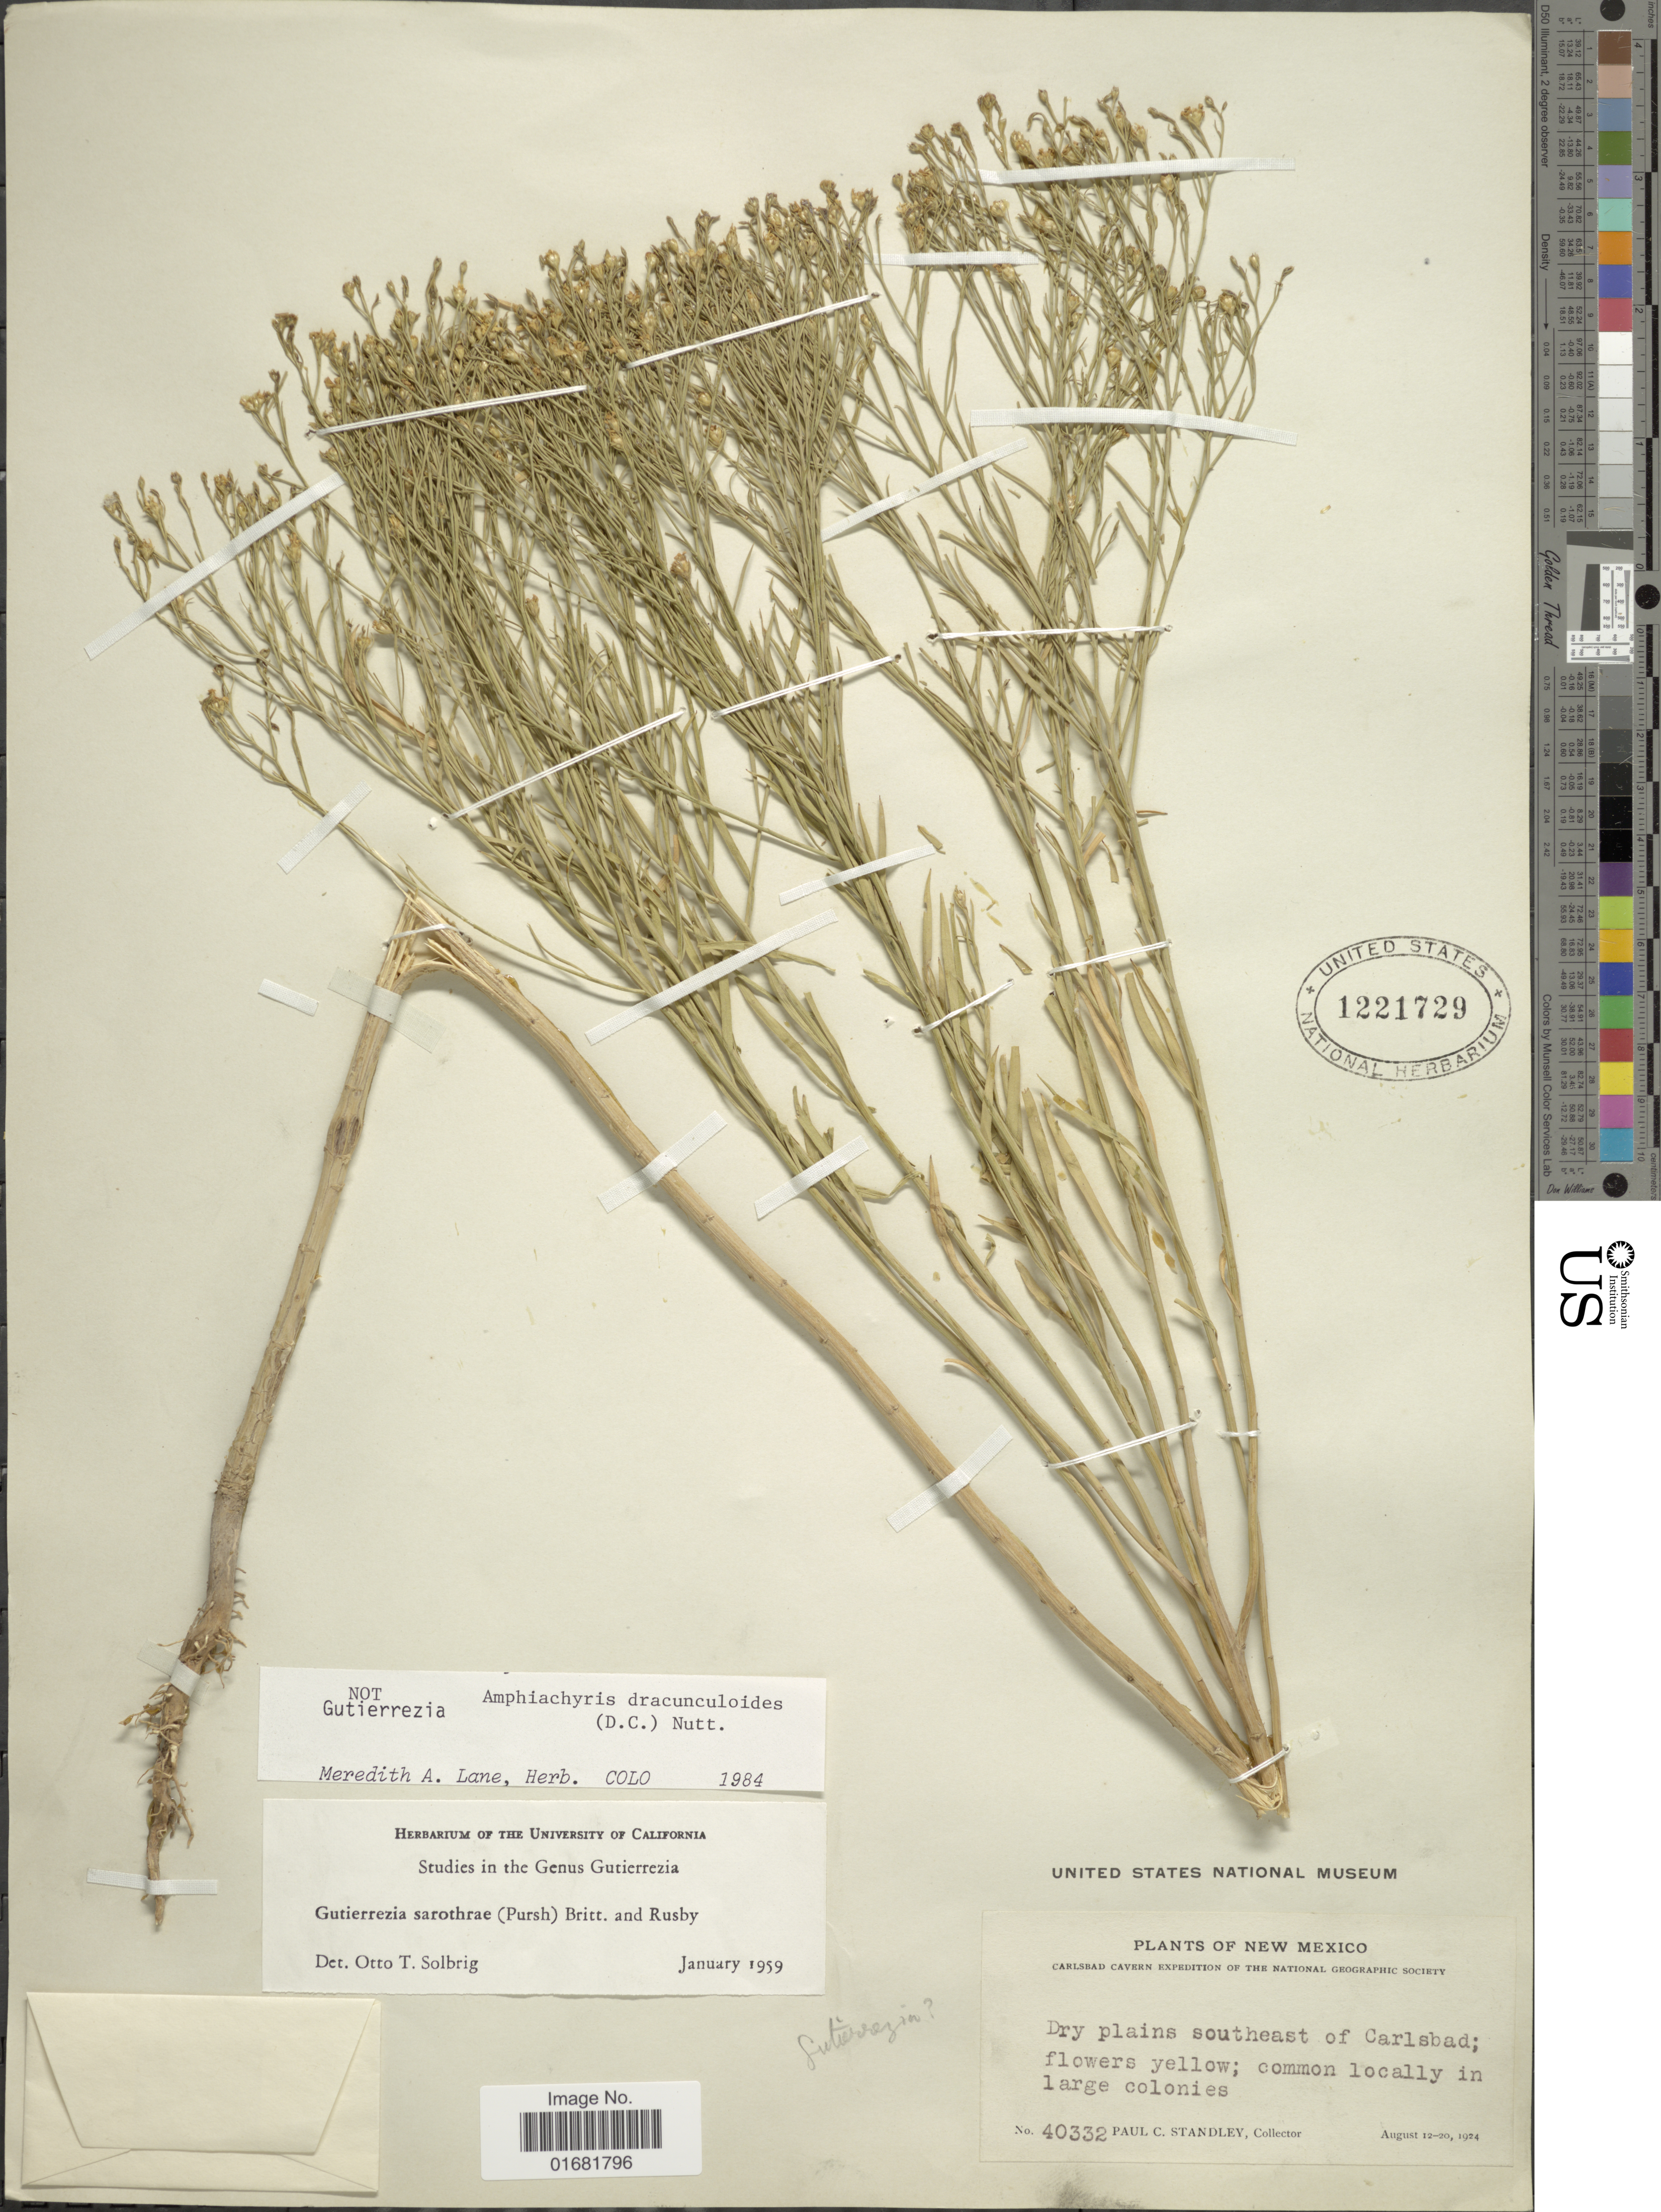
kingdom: Plantae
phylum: Tracheophyta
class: Magnoliopsida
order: Asterales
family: Asteraceae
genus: Amphiachyris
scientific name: Amphiachyris dracunculoides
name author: (DC.) Nutt.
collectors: P. C. Standley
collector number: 40332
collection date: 1924-08-12/1924-08-20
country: United States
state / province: New Mexico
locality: Carlsbad Cavern. Dry plains southeast of Carlsbad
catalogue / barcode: US 1221729